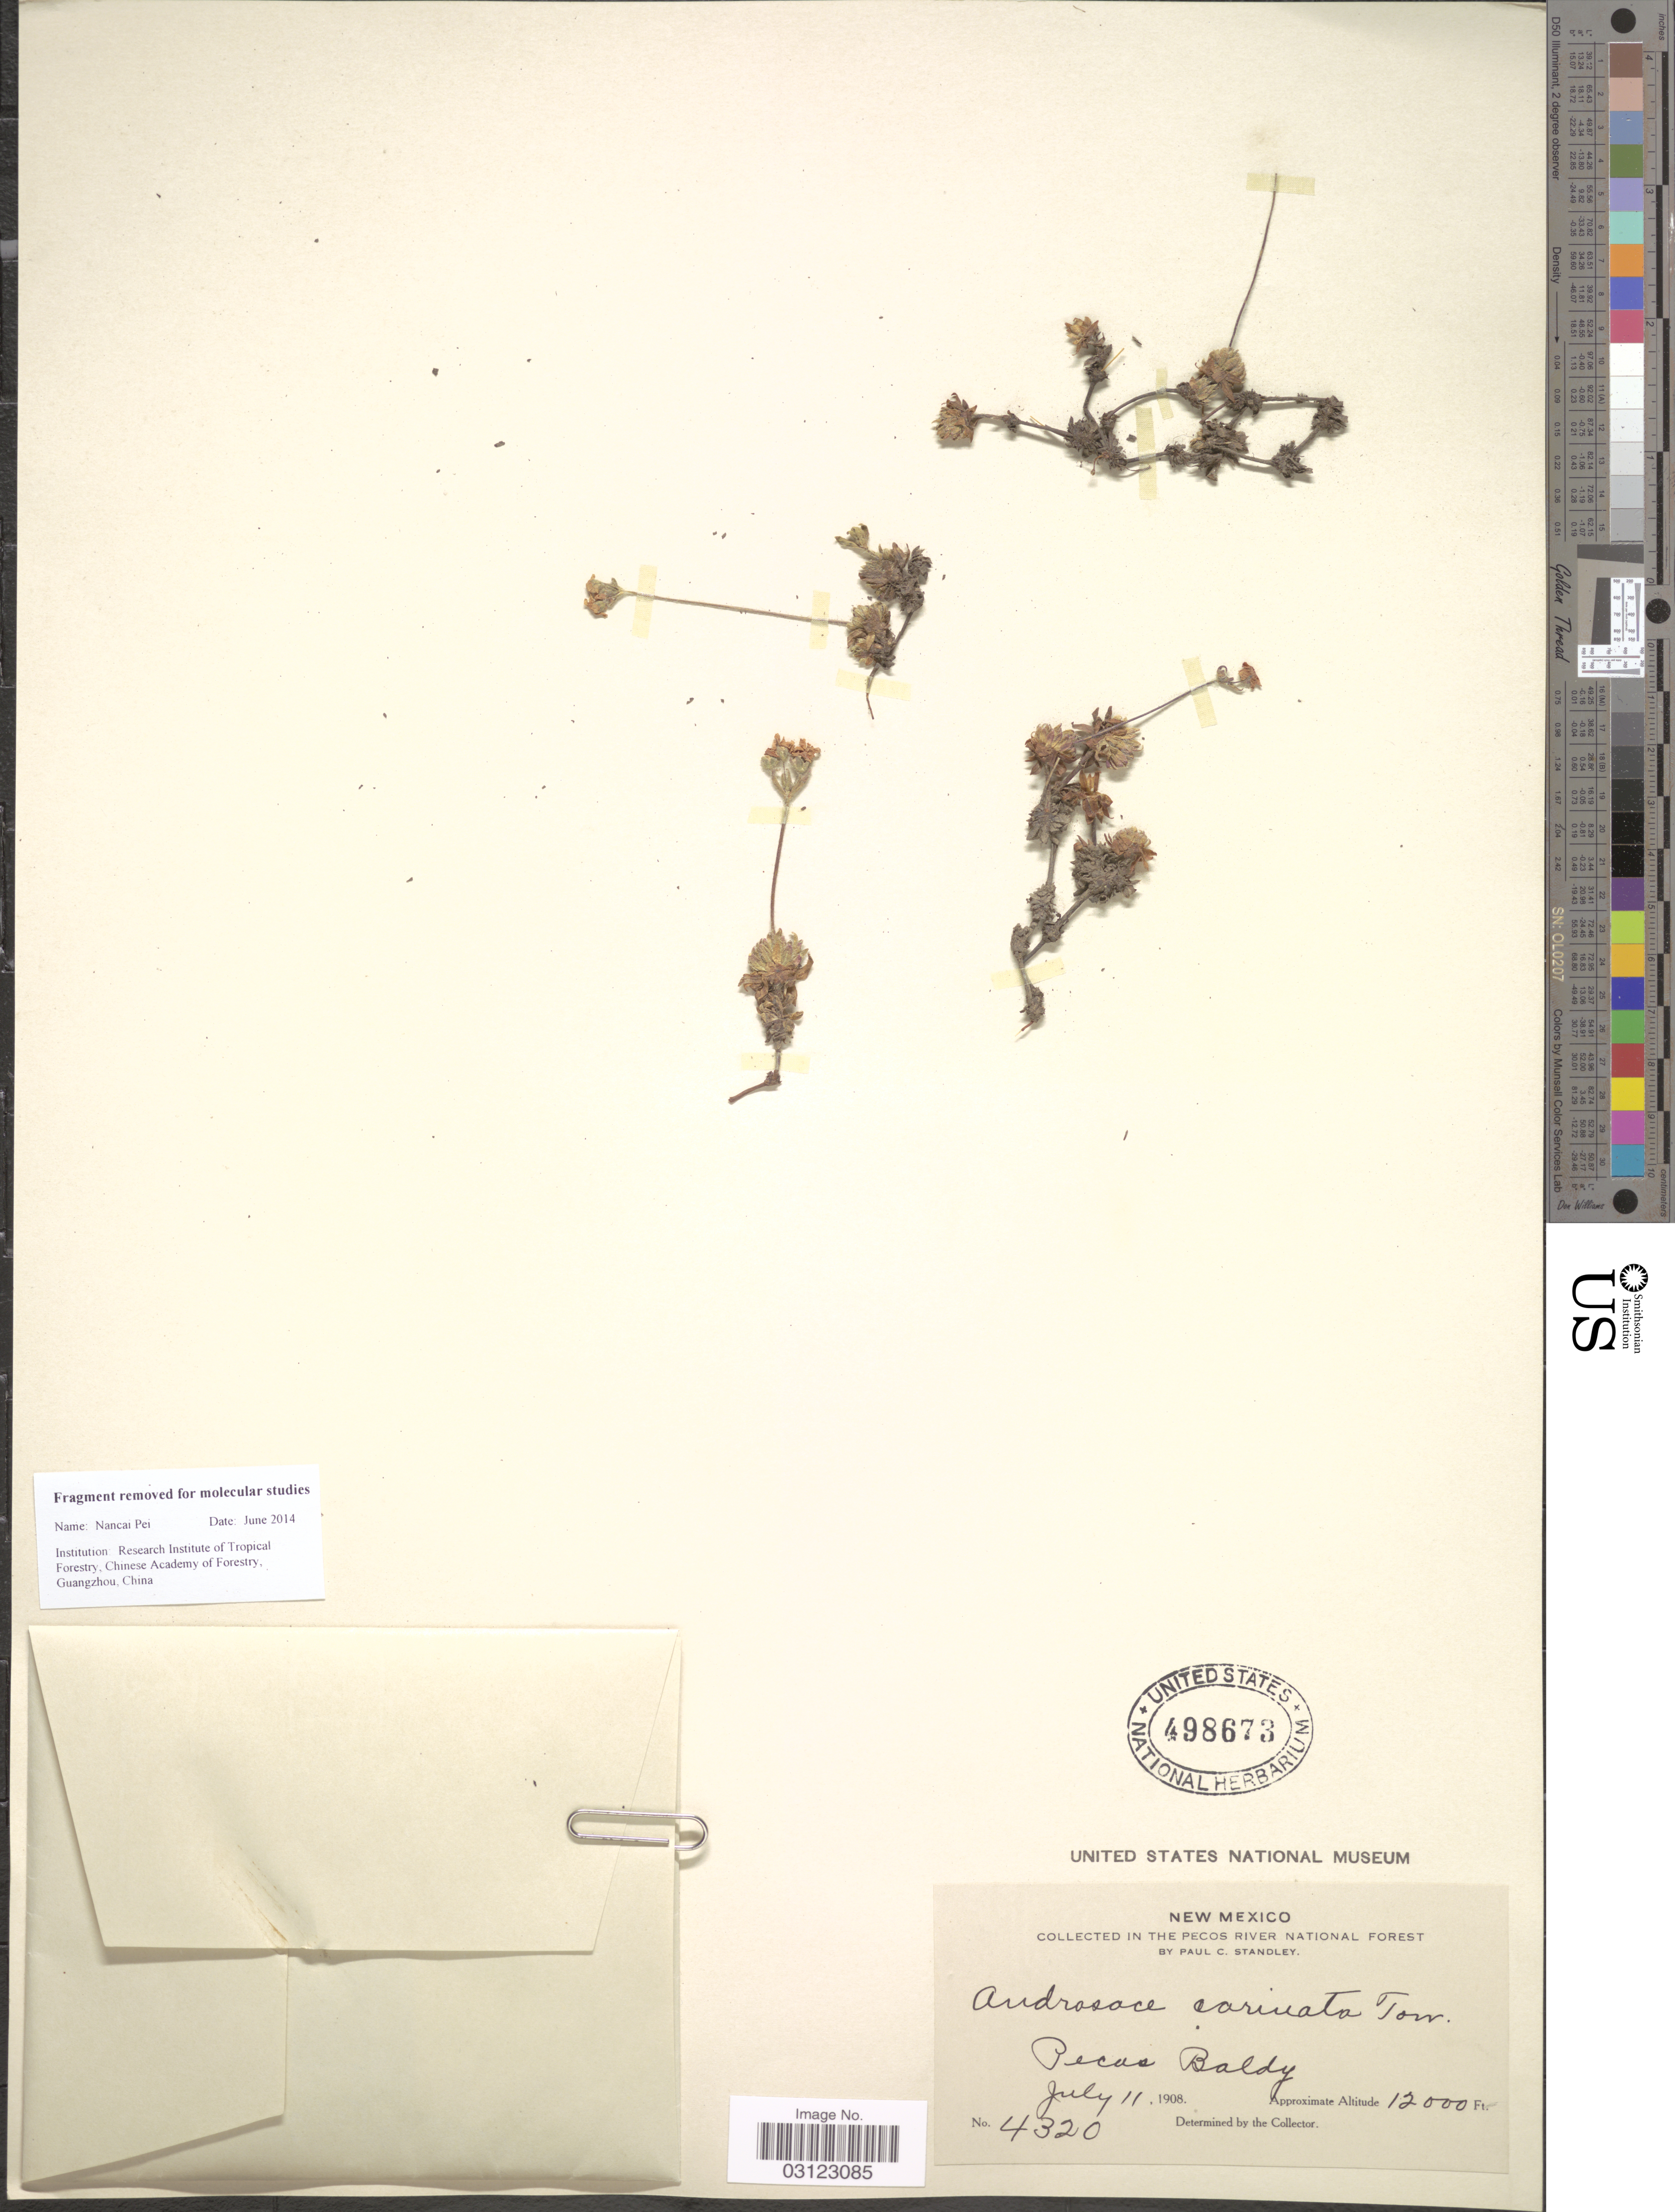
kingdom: Plantae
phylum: Tracheophyta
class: Magnoliopsida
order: Ericales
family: Primulaceae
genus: Androsace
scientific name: Androsace carinata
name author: Torr.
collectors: P. C. Standley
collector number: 4320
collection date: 1908-07-11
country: United States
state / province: New Mexico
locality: The Pecos River National Forest. Pecos Baldy.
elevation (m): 3658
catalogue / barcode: US 498673